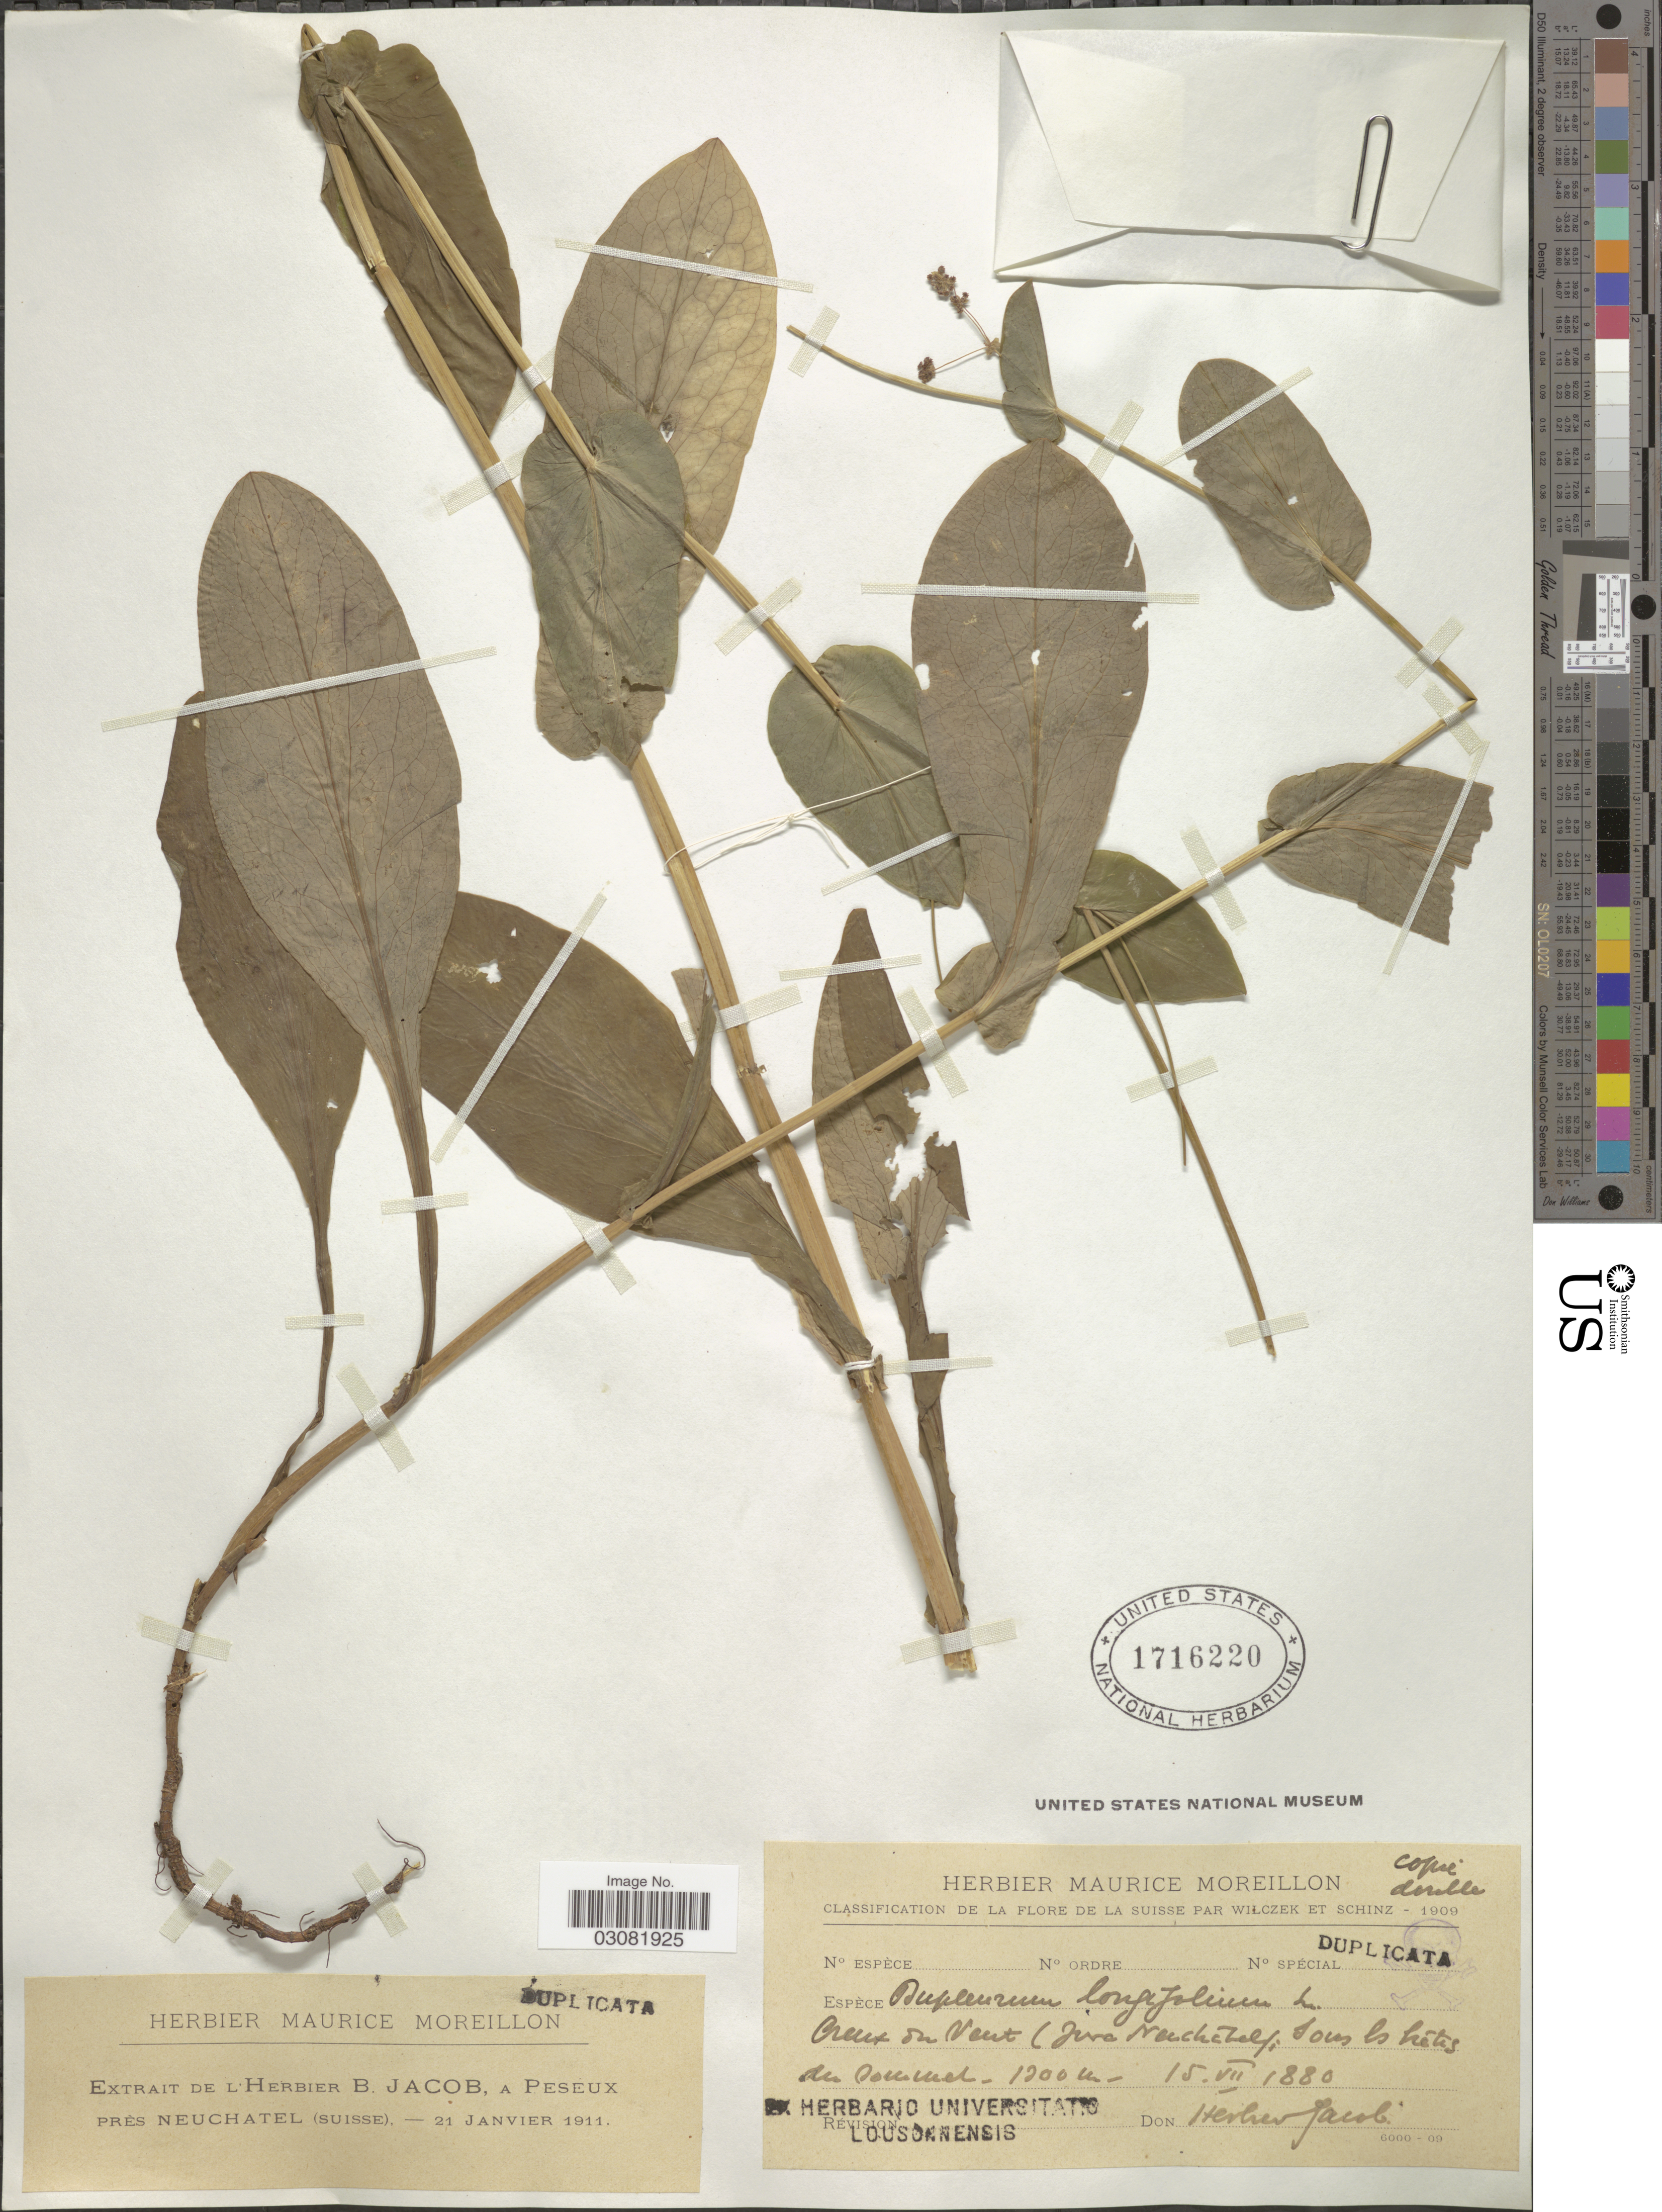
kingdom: Plantae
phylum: Tracheophyta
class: Magnoliopsida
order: Apiales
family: Apiaceae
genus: Bupleurum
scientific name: Bupleurum longifolium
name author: L.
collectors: ex herb. Maurice Moreillon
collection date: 1880-07-15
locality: Creux du vent (Jera Nachatelf: sous ls hétis des sommet. [interpreted]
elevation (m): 1200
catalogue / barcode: US 1716220